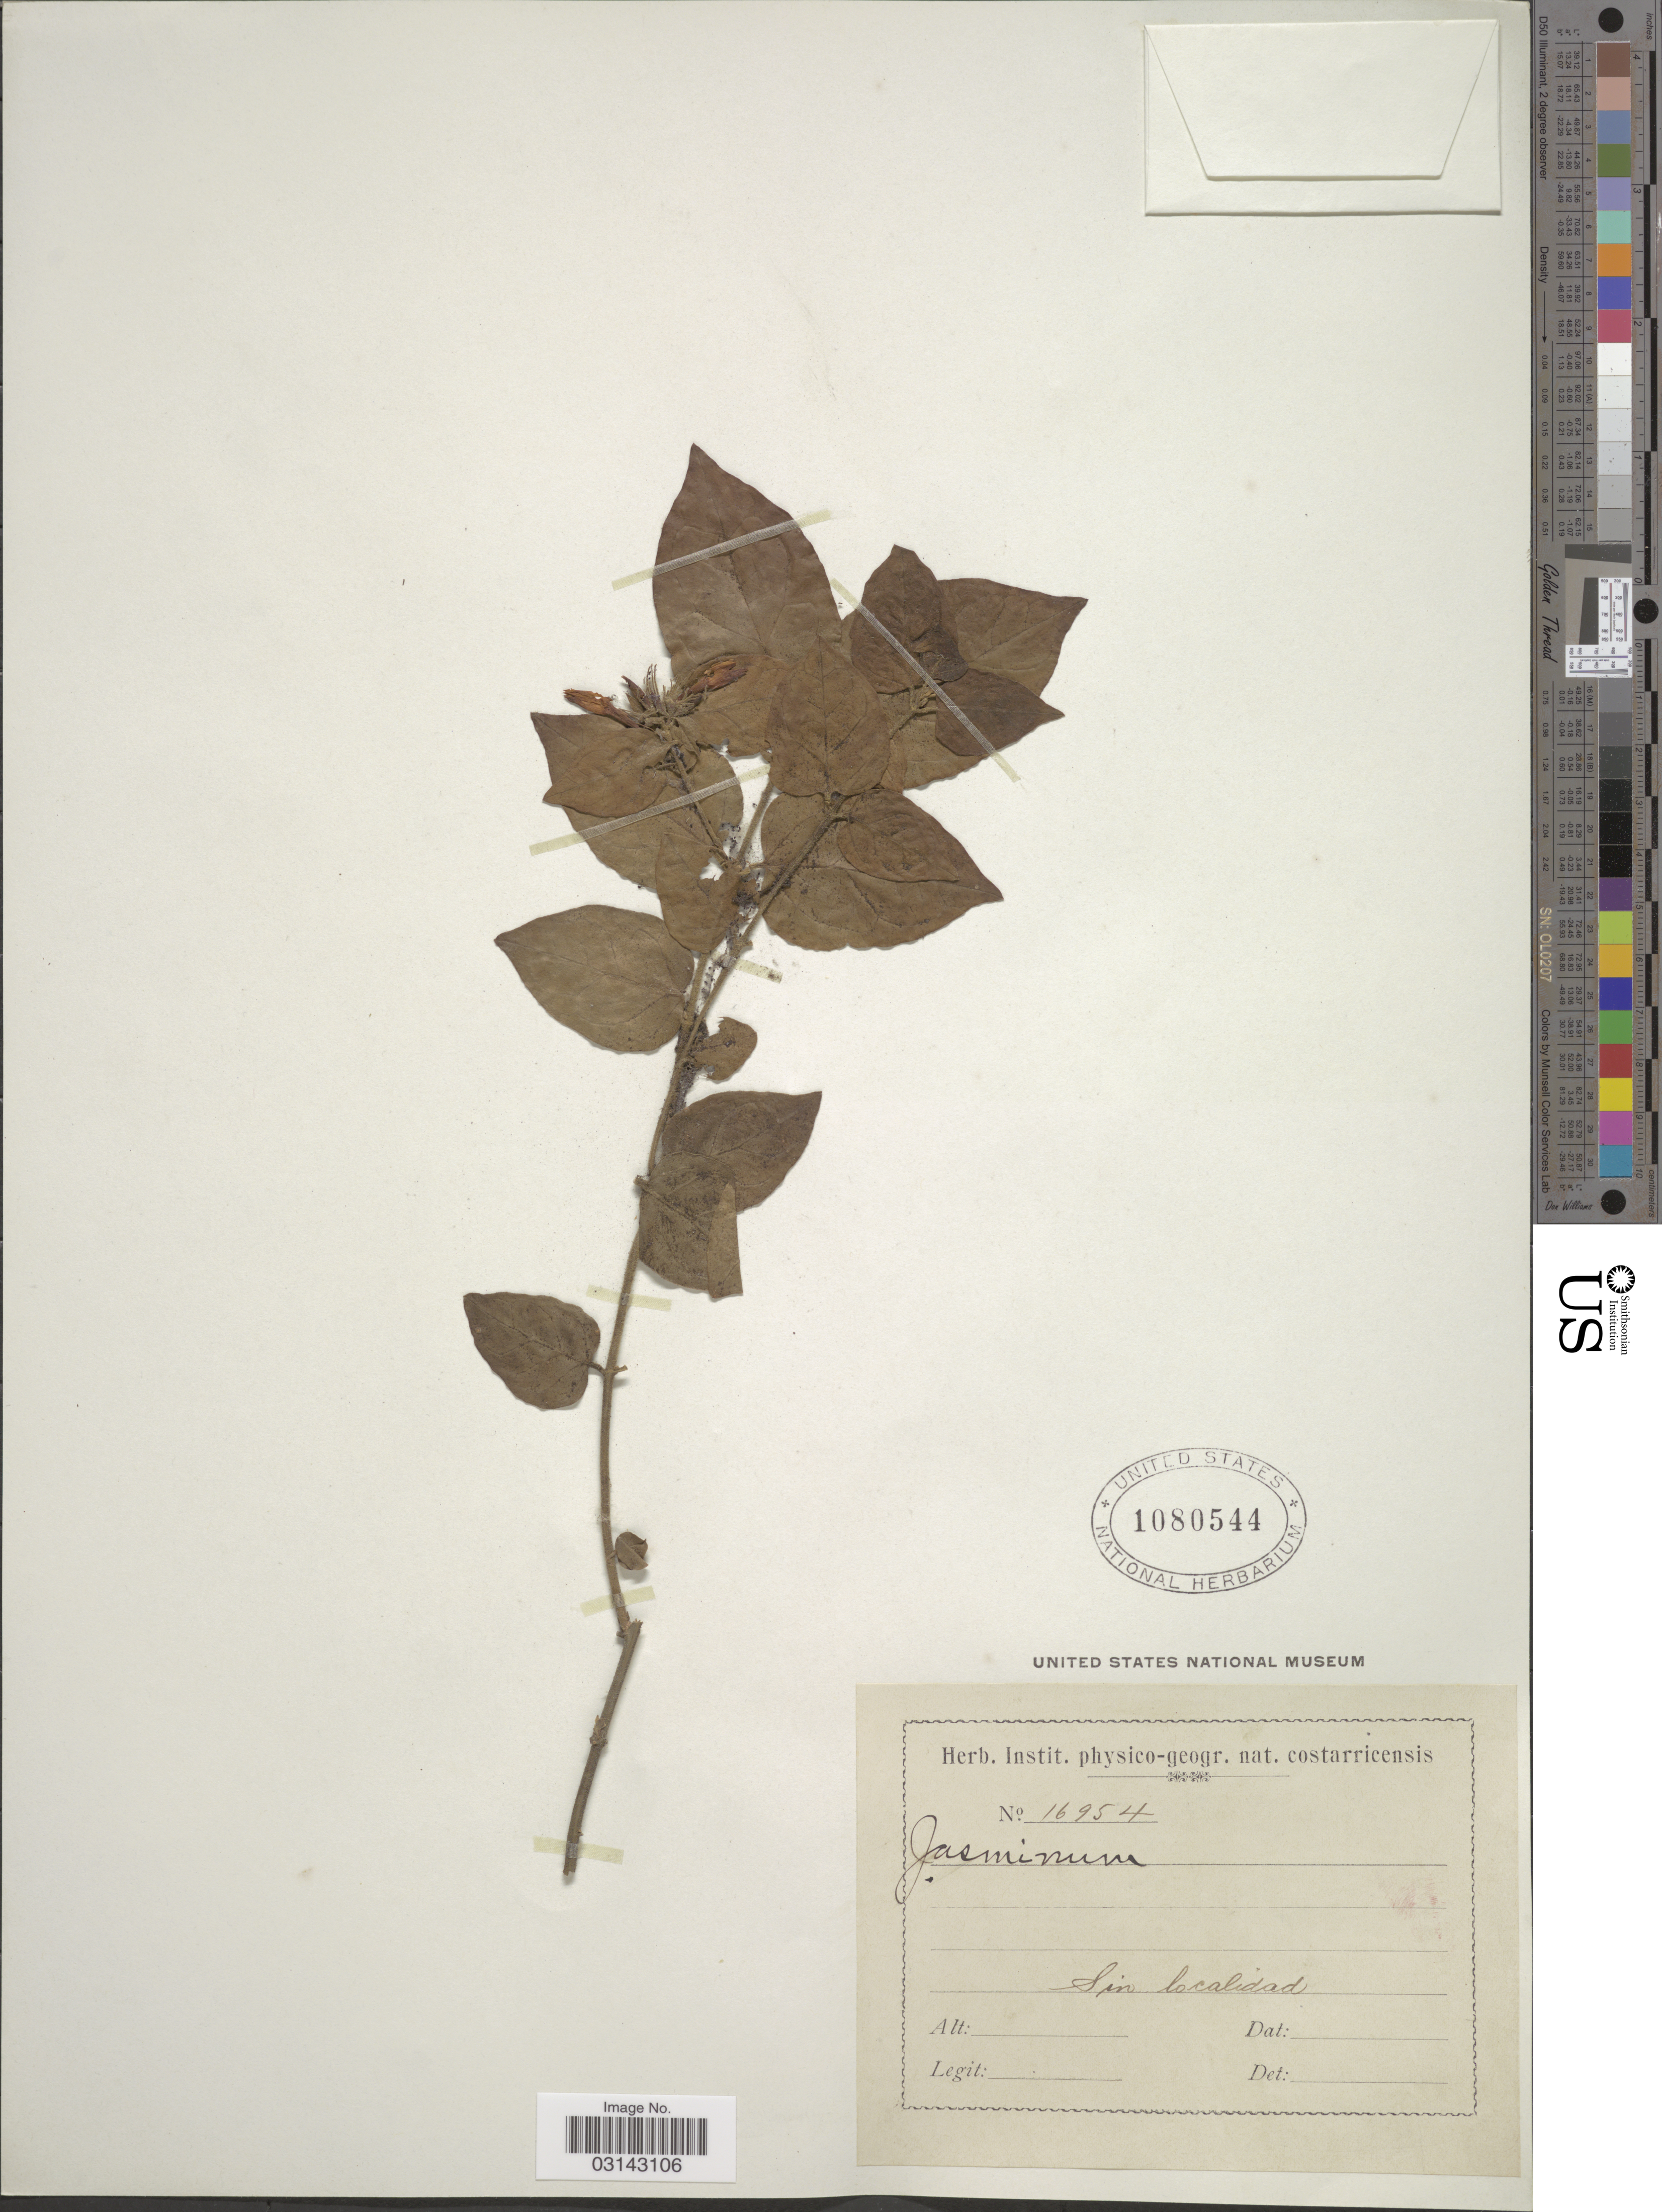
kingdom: Plantae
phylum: Tracheophyta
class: Magnoliopsida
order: Lamiales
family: Oleaceae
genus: Jasminum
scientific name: Jasminum multiflorum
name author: (Burm. f.) Andrews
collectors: ex herb. Instit. physico-geogr. nat. costarricensis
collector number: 16954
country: Costa Rica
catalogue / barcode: US 1080544